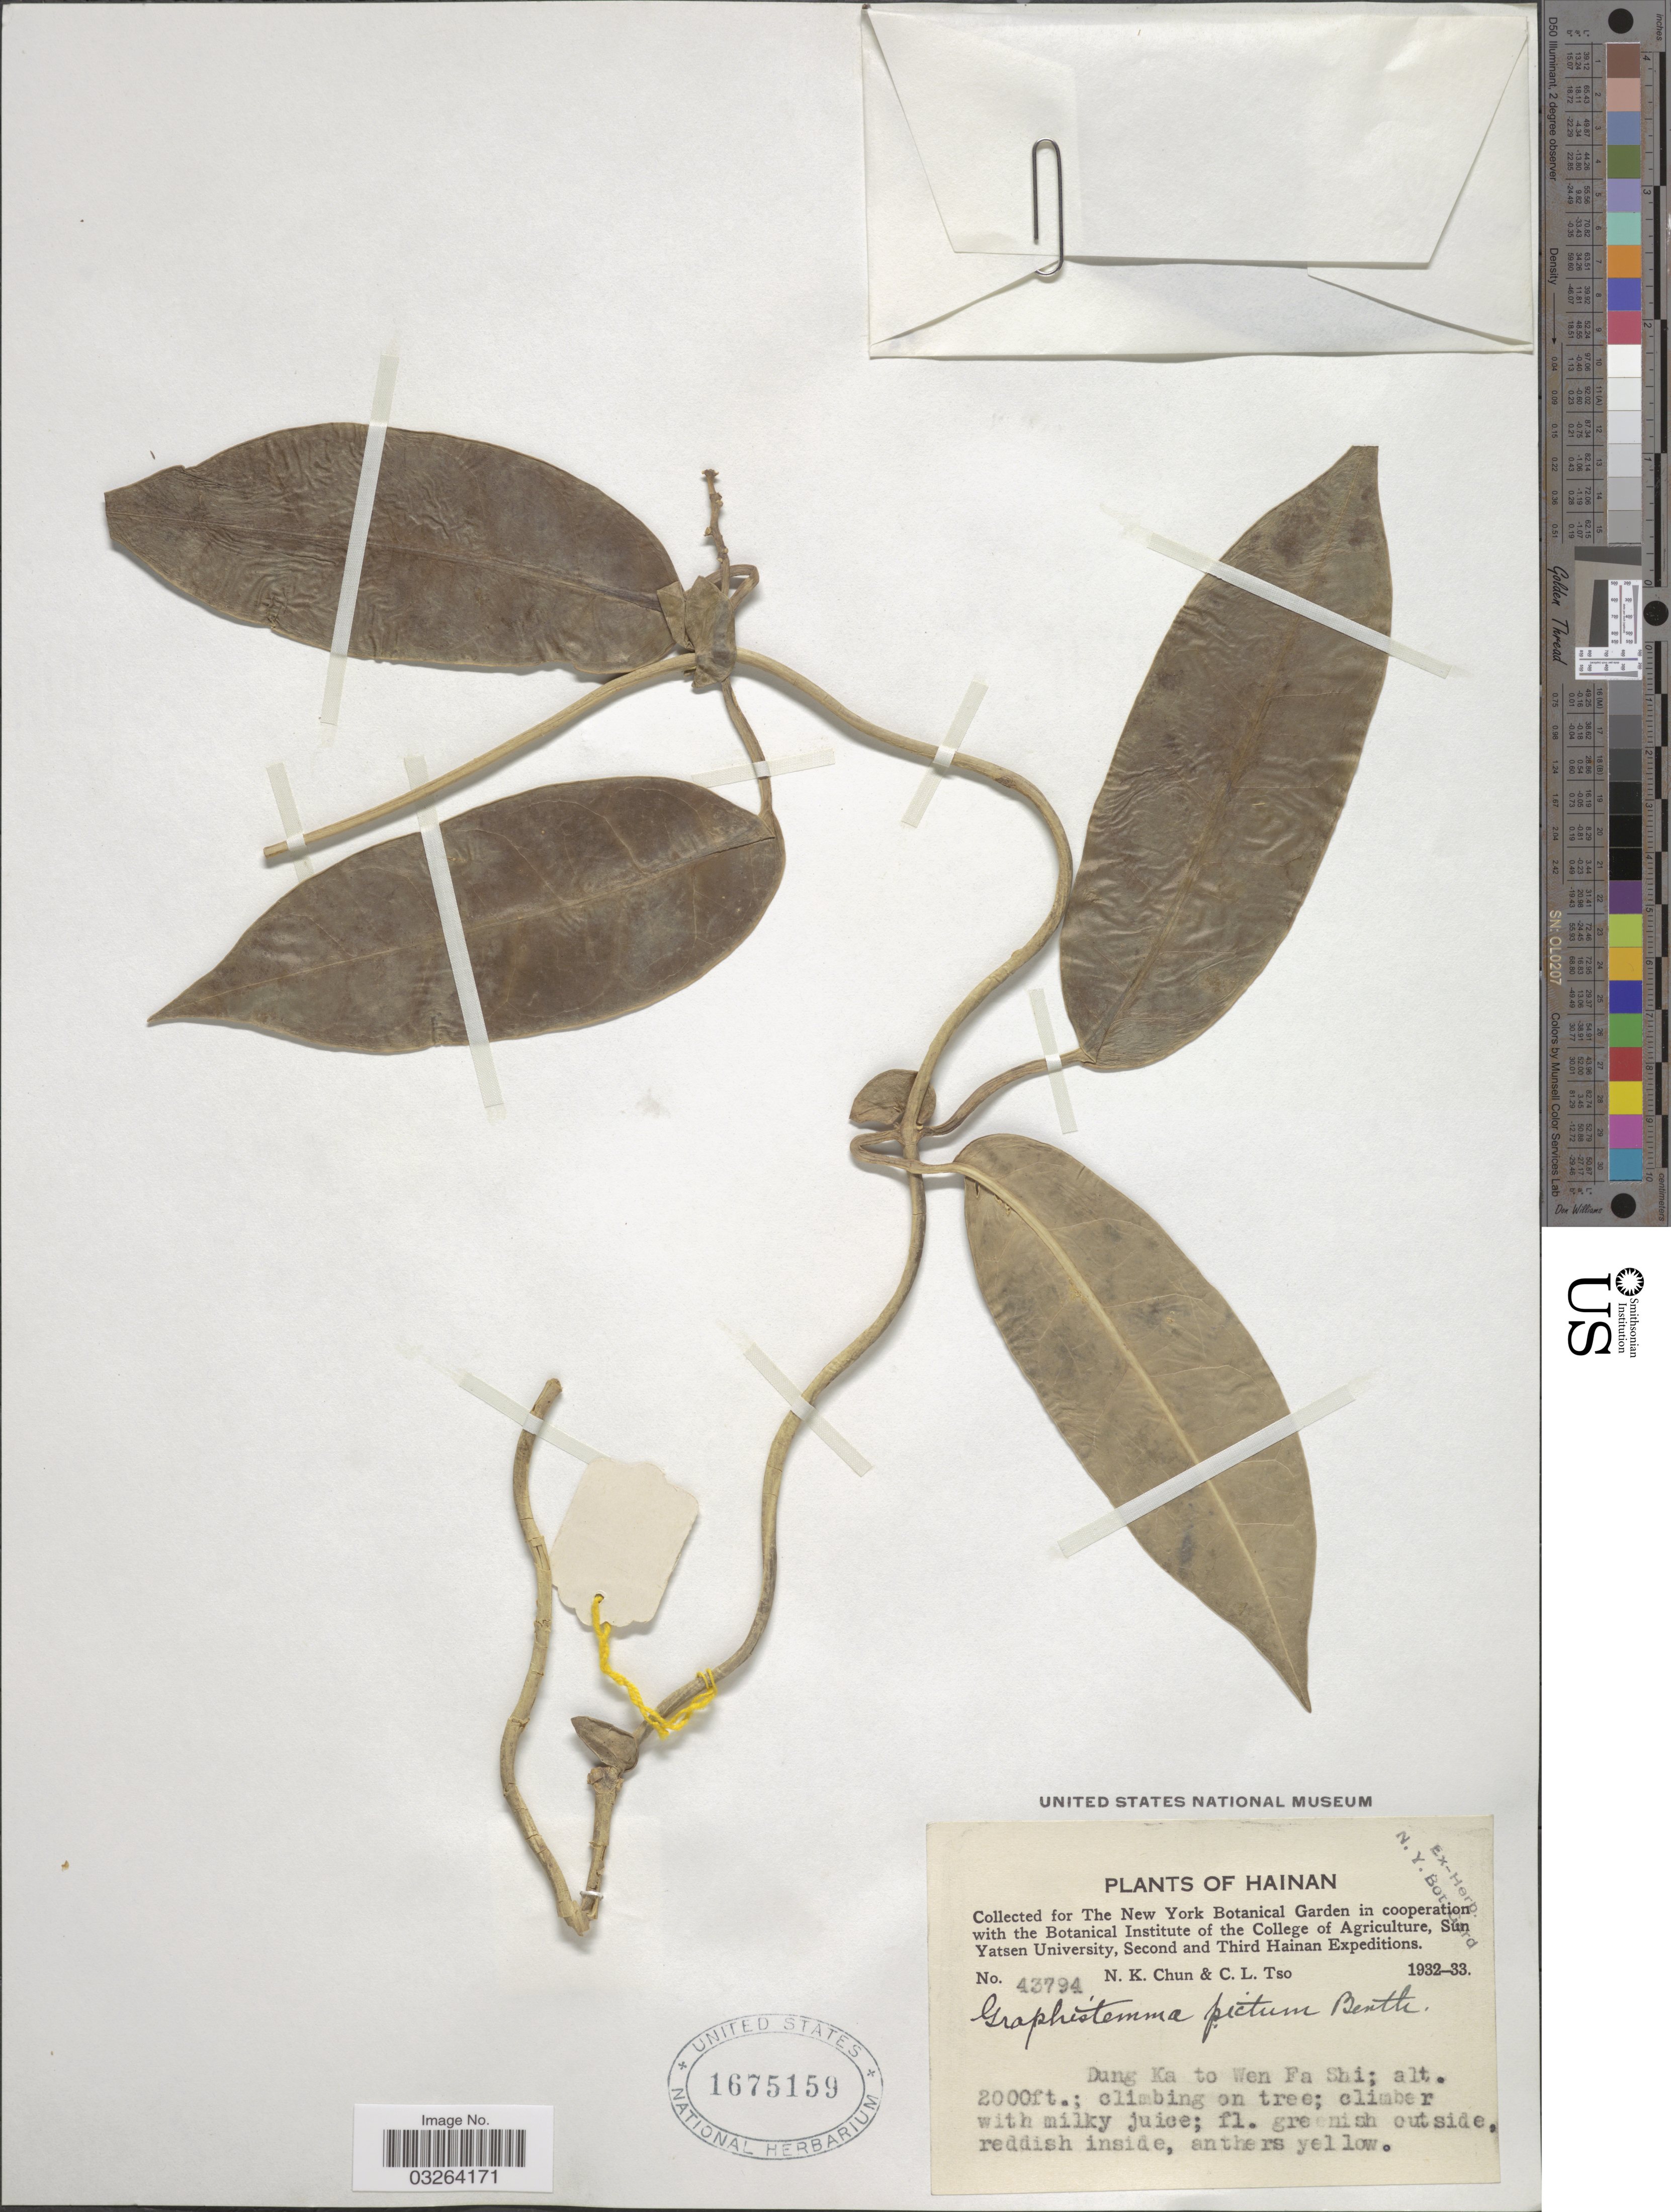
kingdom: Plantae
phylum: Tracheophyta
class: Magnoliopsida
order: Gentianales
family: Apocynaceae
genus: Graphistemma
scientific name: Graphistemma pictum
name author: (Champ. ex Benth.) Benth. & Hook. f. ex Maxim.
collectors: N. K. Chun & C. Tso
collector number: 43794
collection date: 1932/1933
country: China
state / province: Hainan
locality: Dung Ka to Wen Fa Shi.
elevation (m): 610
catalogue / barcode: US 1675159